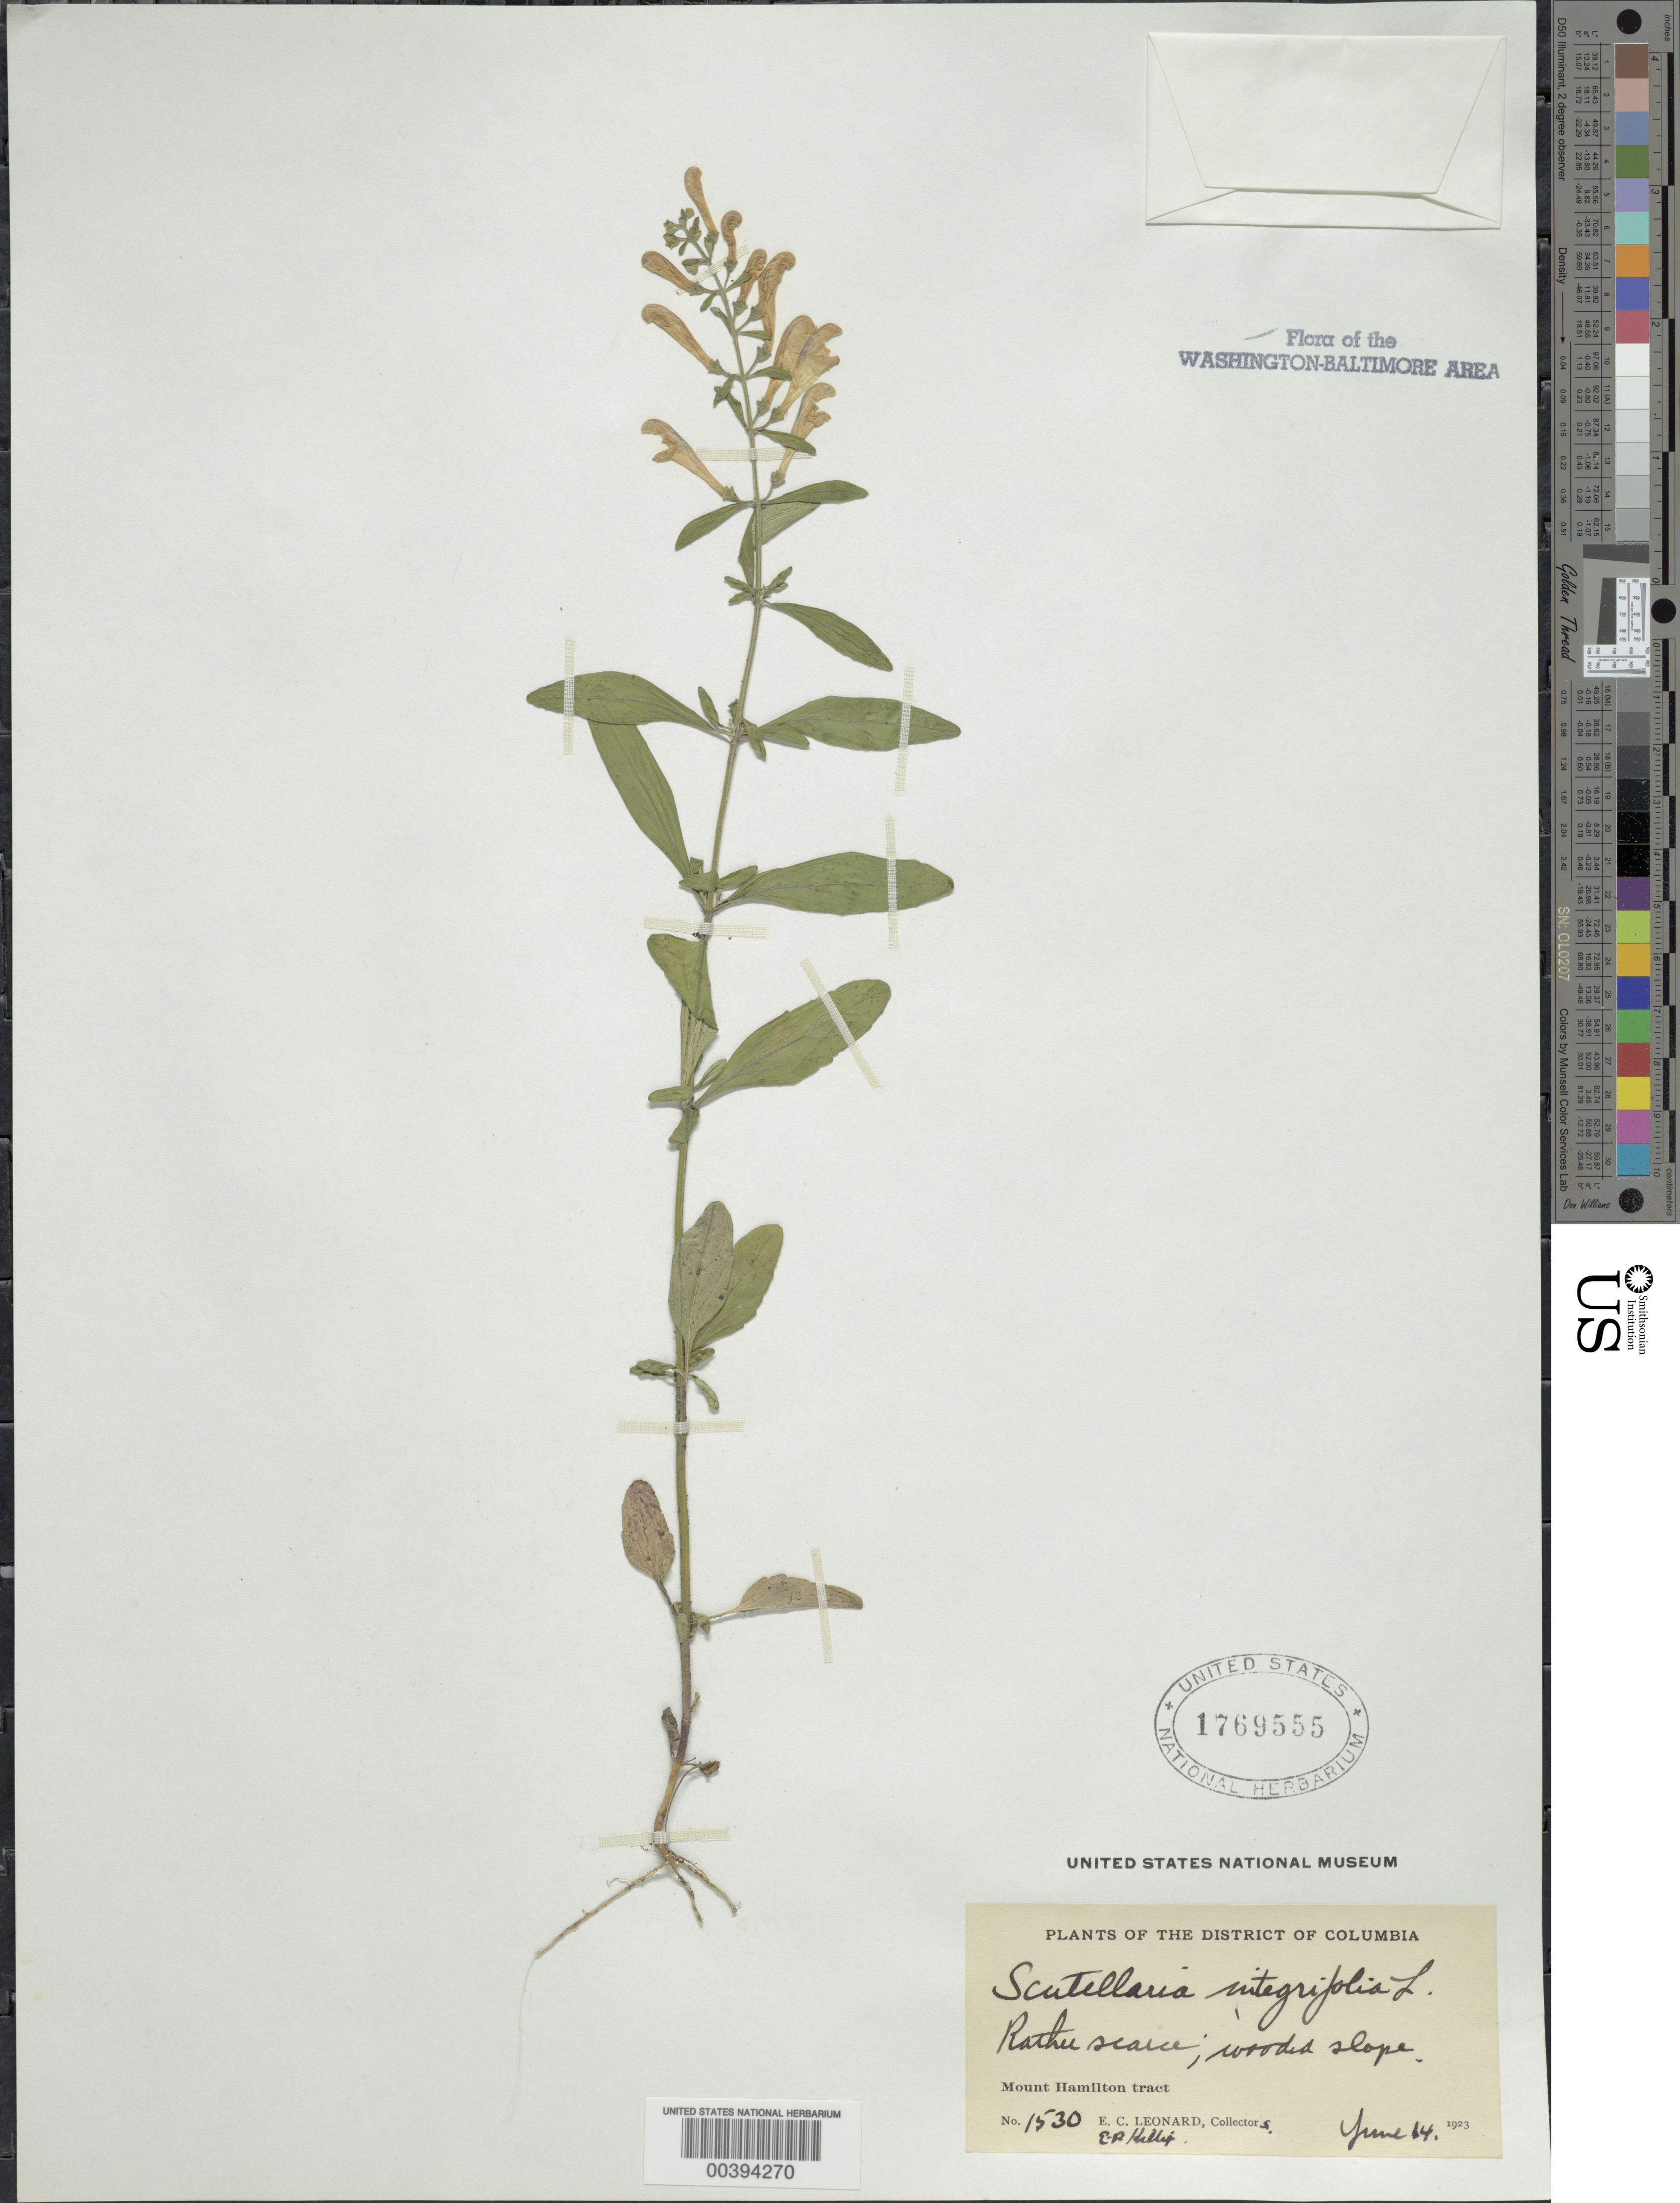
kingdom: Plantae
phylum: Tracheophyta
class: Magnoliopsida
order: Lamiales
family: Lamiaceae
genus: Scutellaria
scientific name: Scutellaria integrifolia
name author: L.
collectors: E. C. Leonard & E. P. Killip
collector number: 1530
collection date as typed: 14 Jun 1923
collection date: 1923-06-14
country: United States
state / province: District of Columbia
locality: Mount Hamilton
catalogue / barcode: US 1769555